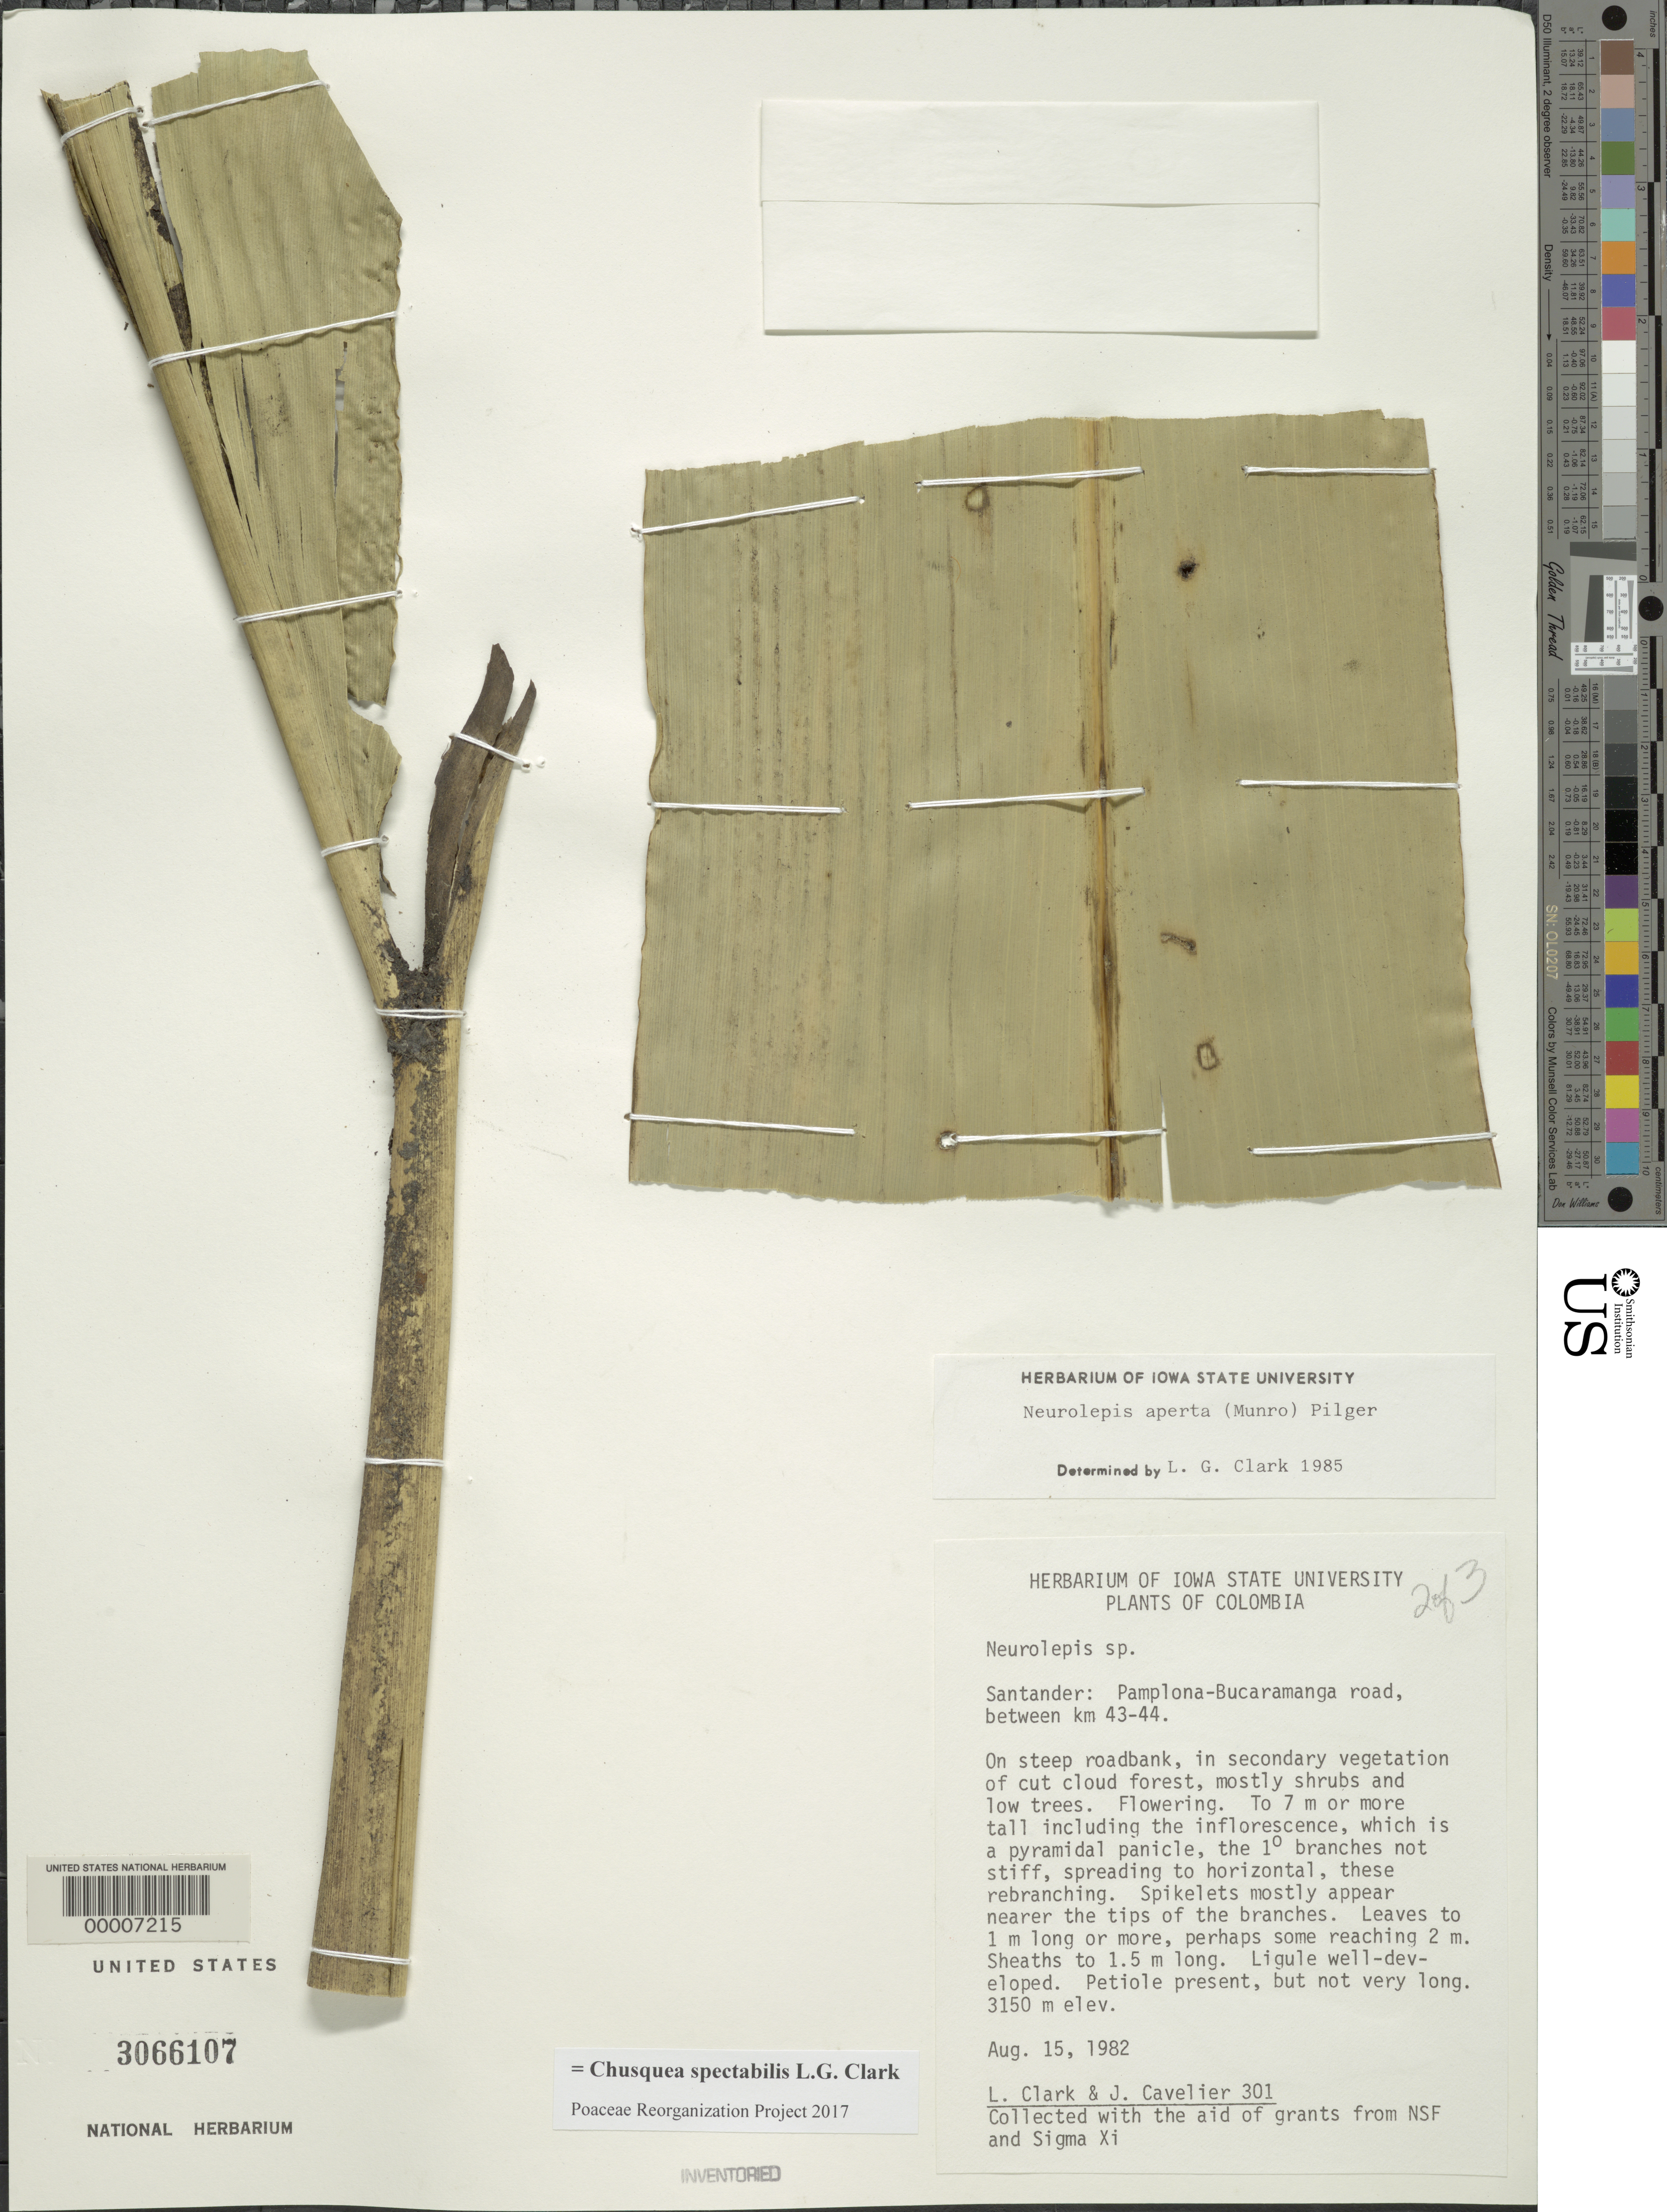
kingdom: Plantae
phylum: Tracheophyta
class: Liliopsida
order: Poales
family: Poaceae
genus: Chusquea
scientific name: Chusquea spectabilis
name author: L.G. Clark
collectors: L. G. Clark & J. Cavelier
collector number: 301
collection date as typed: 15 Aug 1982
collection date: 1982-08-15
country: Colombia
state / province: Santander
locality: Pamplona-Bucaramanga road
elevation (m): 3150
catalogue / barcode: US 3066107